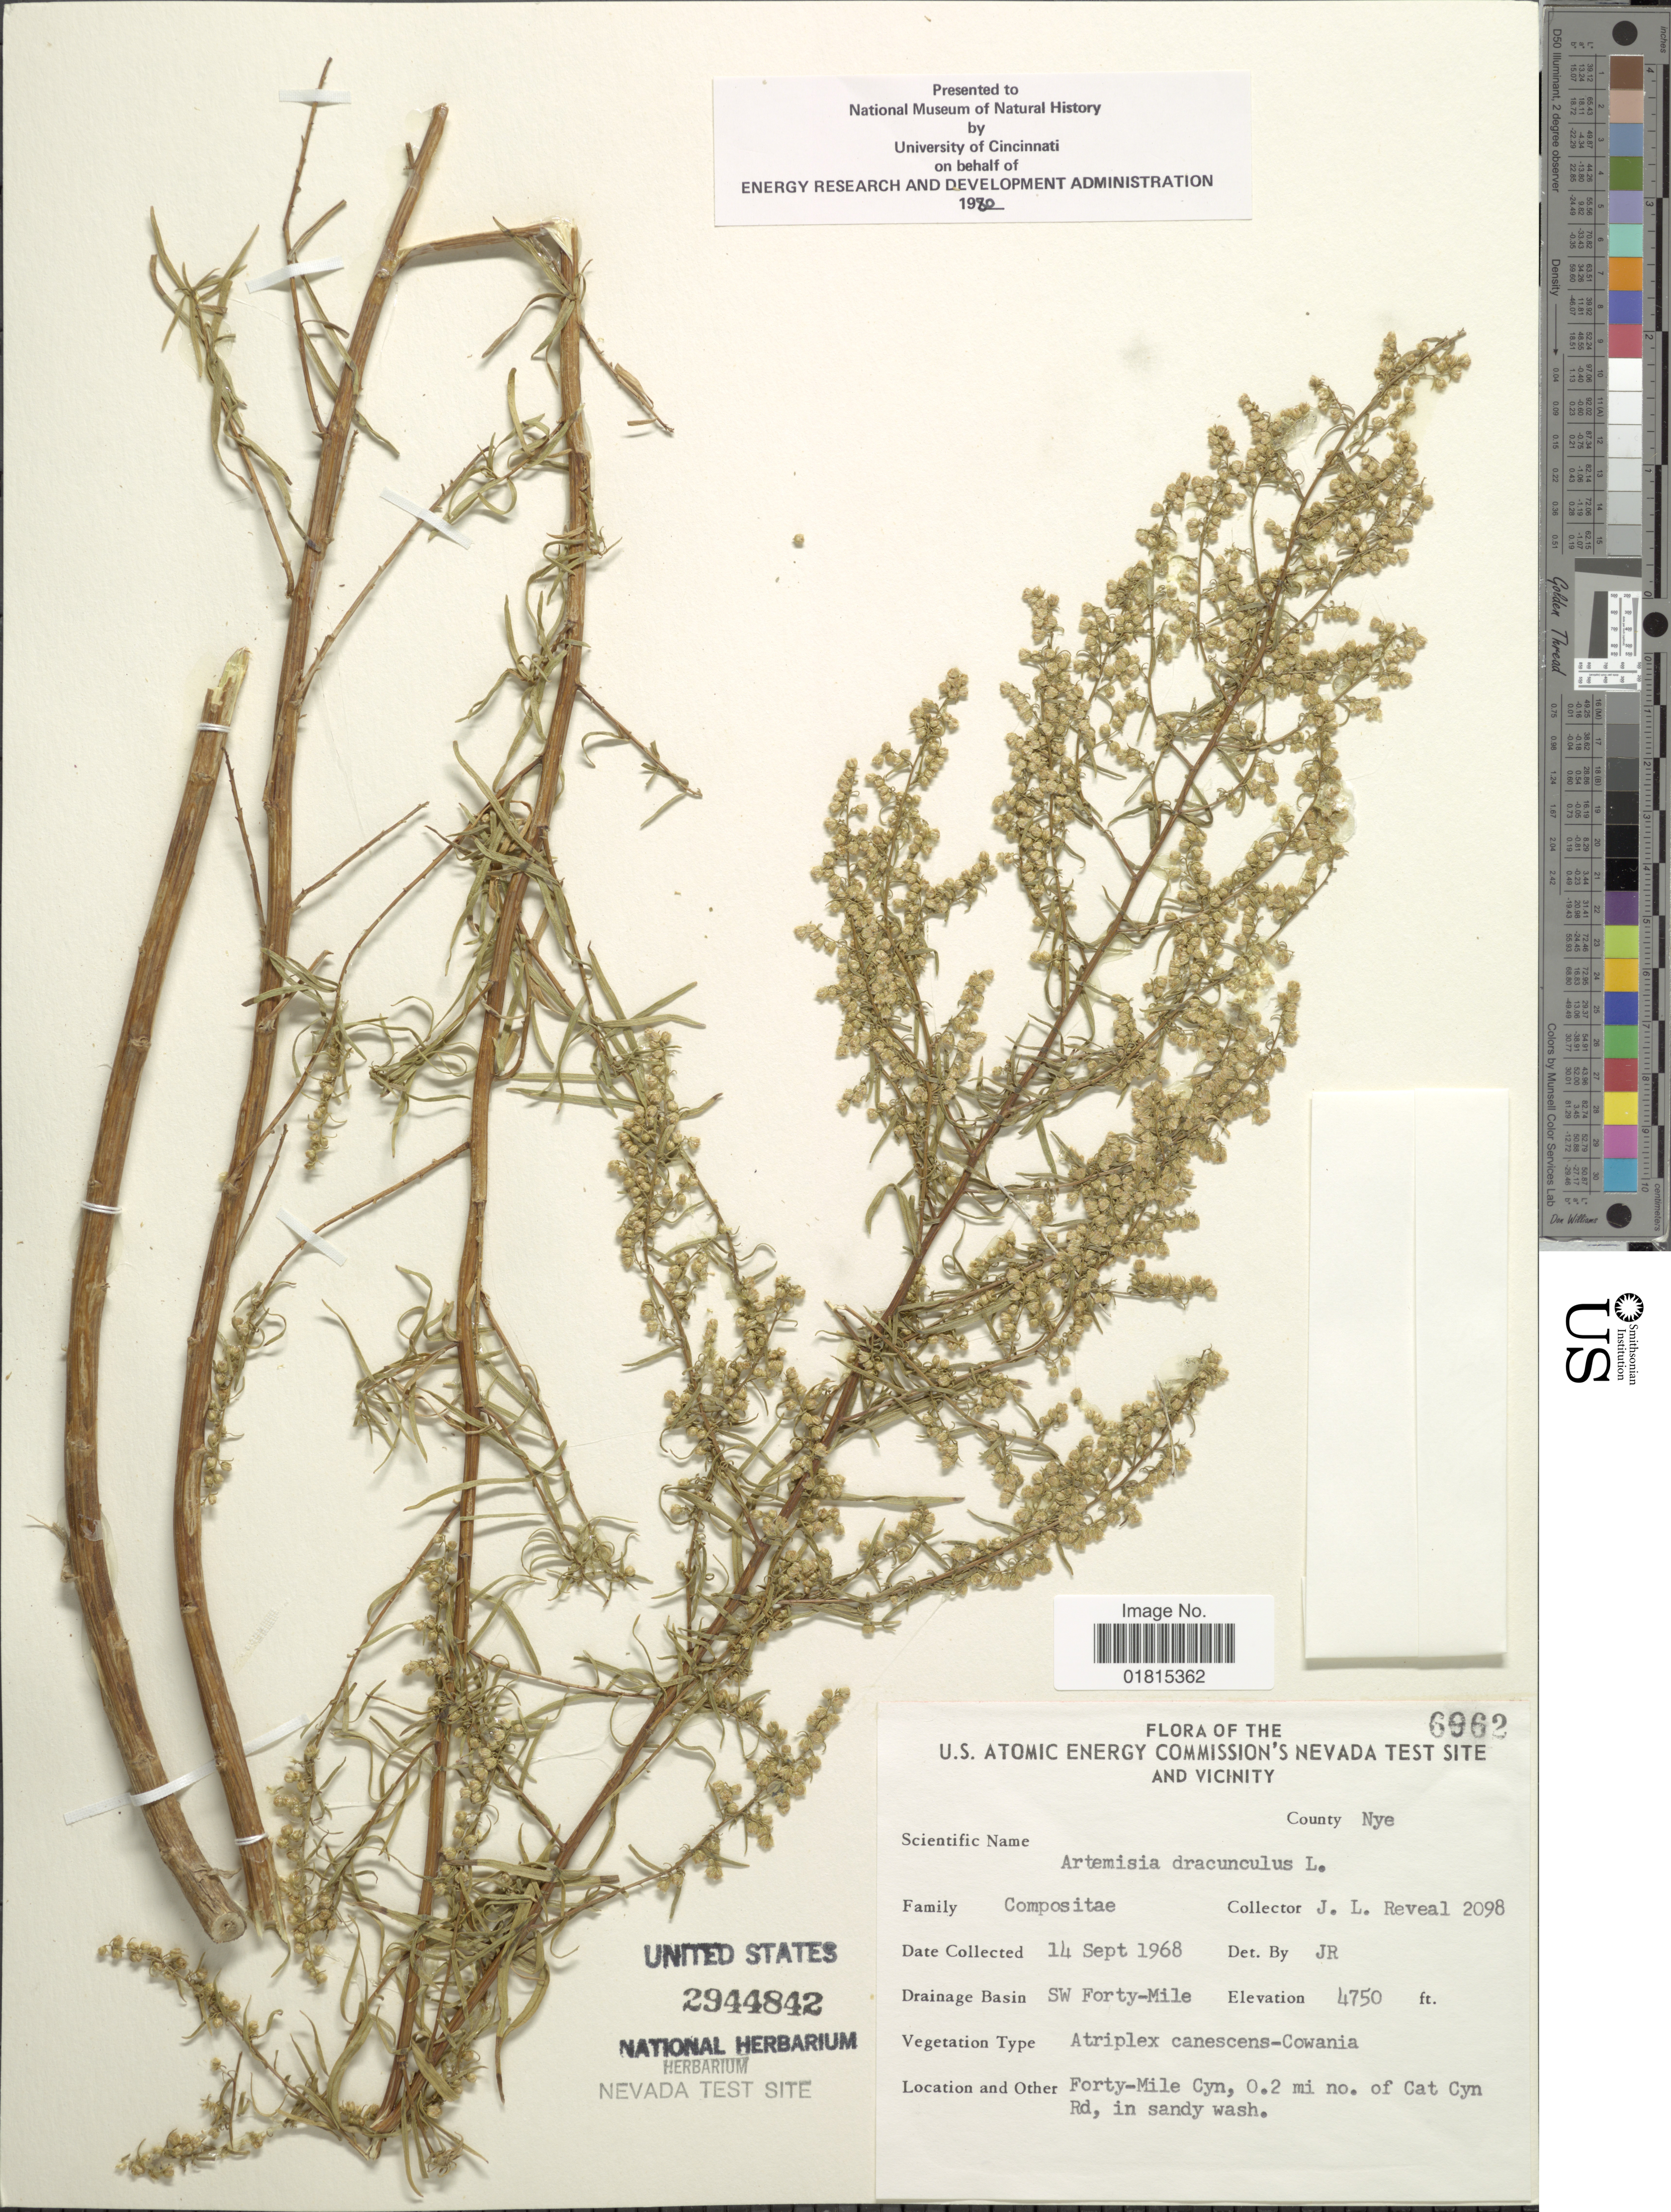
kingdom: Plantae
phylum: Tracheophyta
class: Magnoliopsida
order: Asterales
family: Asteraceae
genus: Artemisia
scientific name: Artemisia dracunculoides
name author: Pursh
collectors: J. L. Reveal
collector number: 2098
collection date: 1968-09-14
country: United States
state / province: Nevada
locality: U.S. Antomic Energy Commission's Nevada Test Site and Vicinity. County Nye. SW Forty-Mile. Forty-Mile Cyn, 0.2 mi no. of Cat Cyn Rd, in sandy wash.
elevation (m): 1448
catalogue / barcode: US 2944843